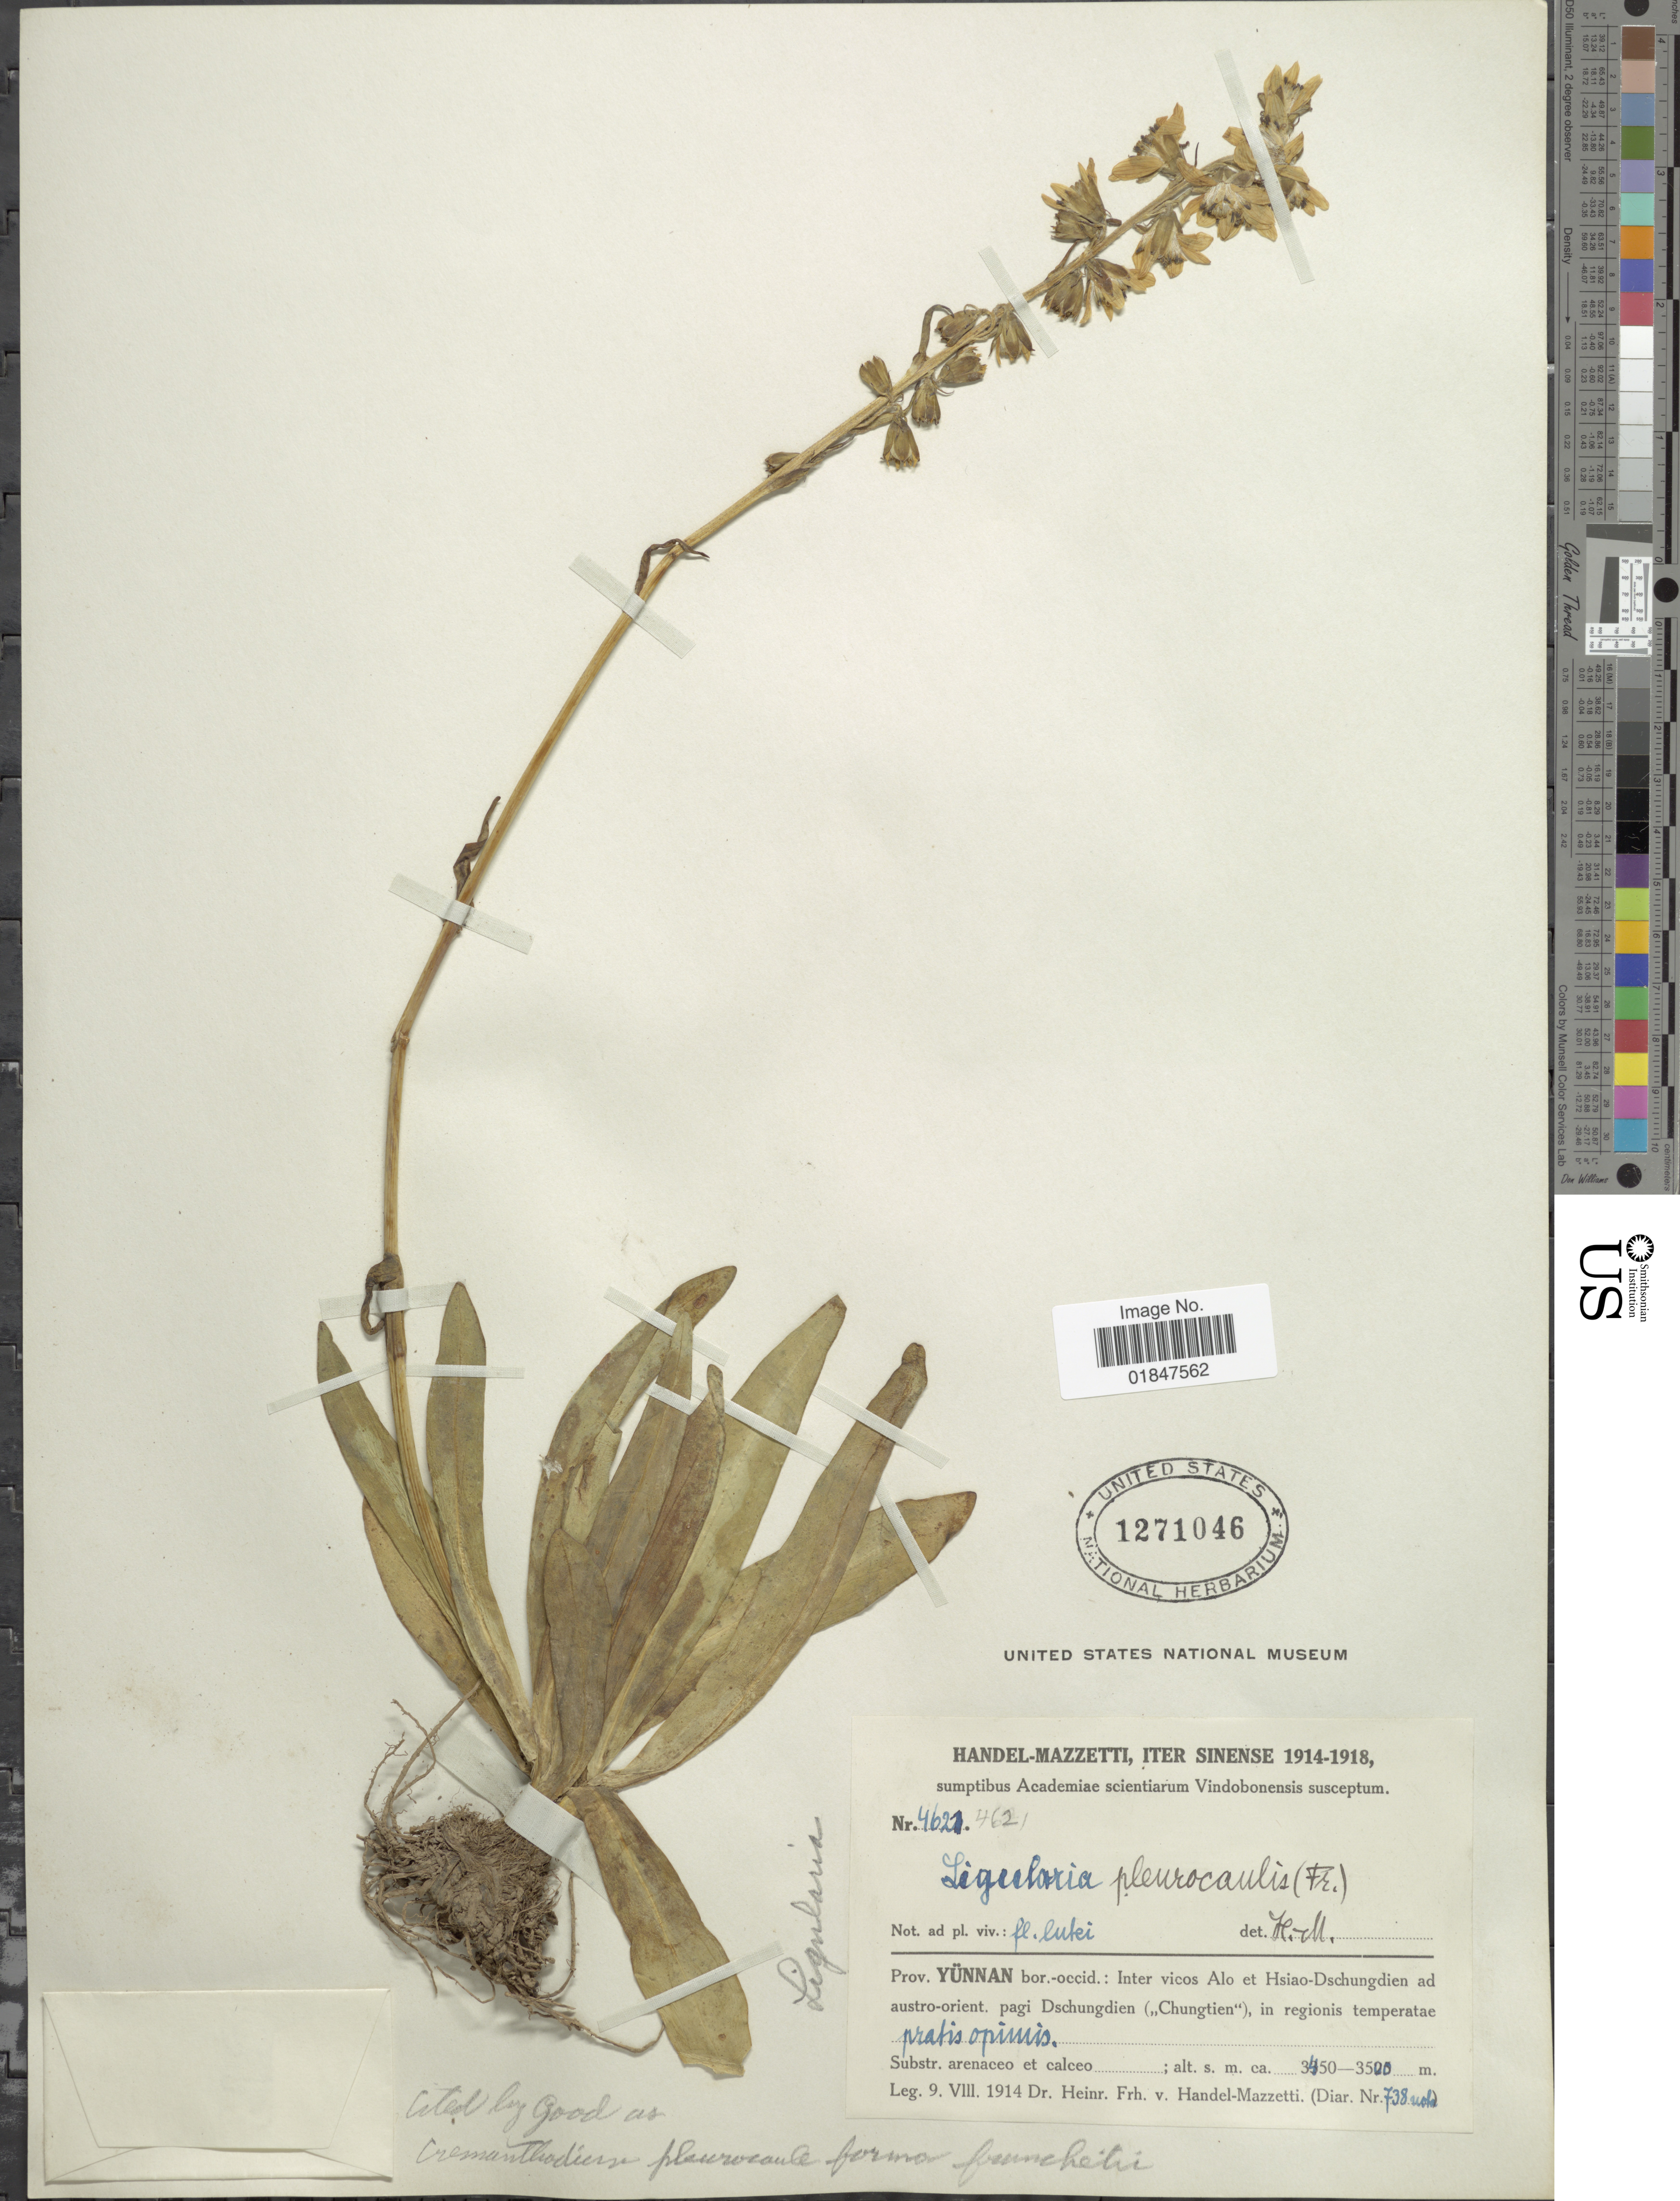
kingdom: Plantae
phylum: Tracheophyta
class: Magnoliopsida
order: Asterales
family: Asteraceae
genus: Ligularia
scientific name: Ligularia pleurocaulis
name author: (Franch.) Hand.-Mazz.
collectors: H. Handel-Mazzetti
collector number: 4621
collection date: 1914-08-09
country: China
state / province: Yunnan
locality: Bor.-occid: Inter vicos Alo et Hsiao-Dschungdien ad austro-orient. pagi Dschungdien ("Chungtien"), regionis temperate pratis opimis [interpreted]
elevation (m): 3450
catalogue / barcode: US 1271046